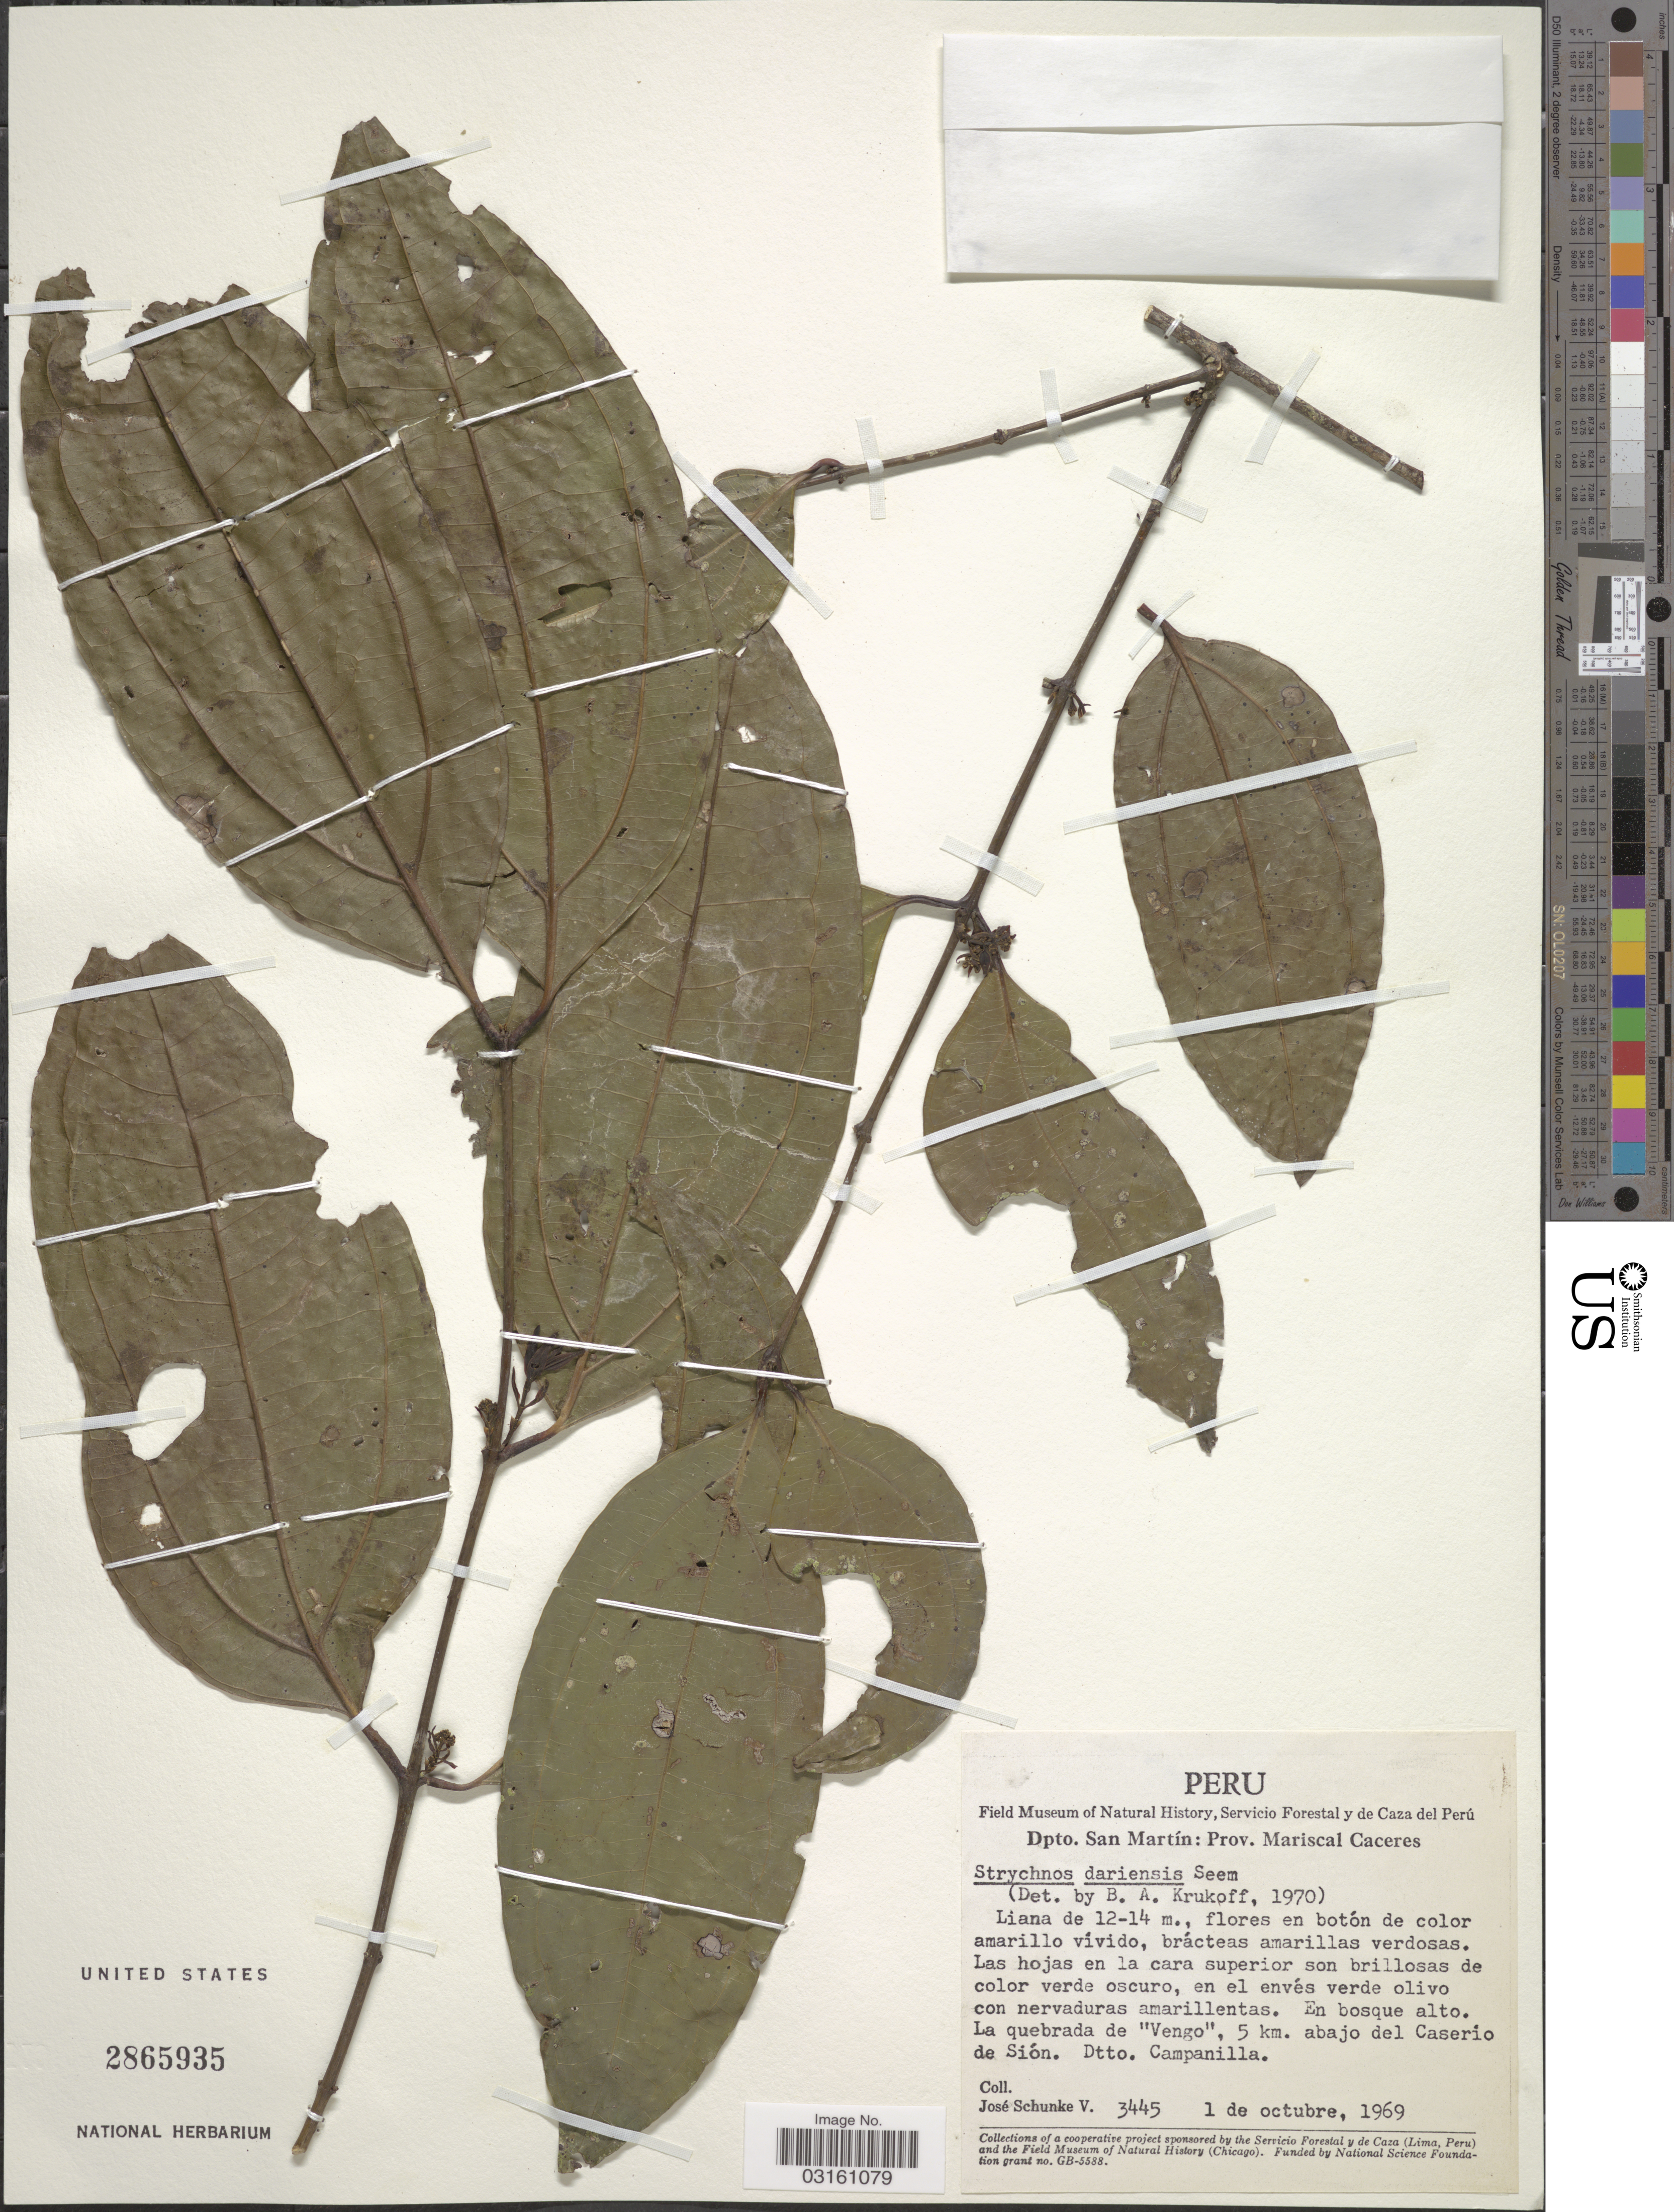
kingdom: Plantae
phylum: Tracheophyta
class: Magnoliopsida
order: Gentianales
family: Loganiaceae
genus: Strychnos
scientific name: Strychnos bredemeyeri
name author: (Schult.) Sprague & Sandwith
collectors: J. Schunke Vigo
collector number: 3445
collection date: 1969-10-01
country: Peru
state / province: San Martín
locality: Dpto. San Martín: Prov. Mariscal Caceres. La quebrada de "Vengo", 5 km. abajo del Caserio de Sión. Dtto. Campanilla.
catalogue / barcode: US 2865935